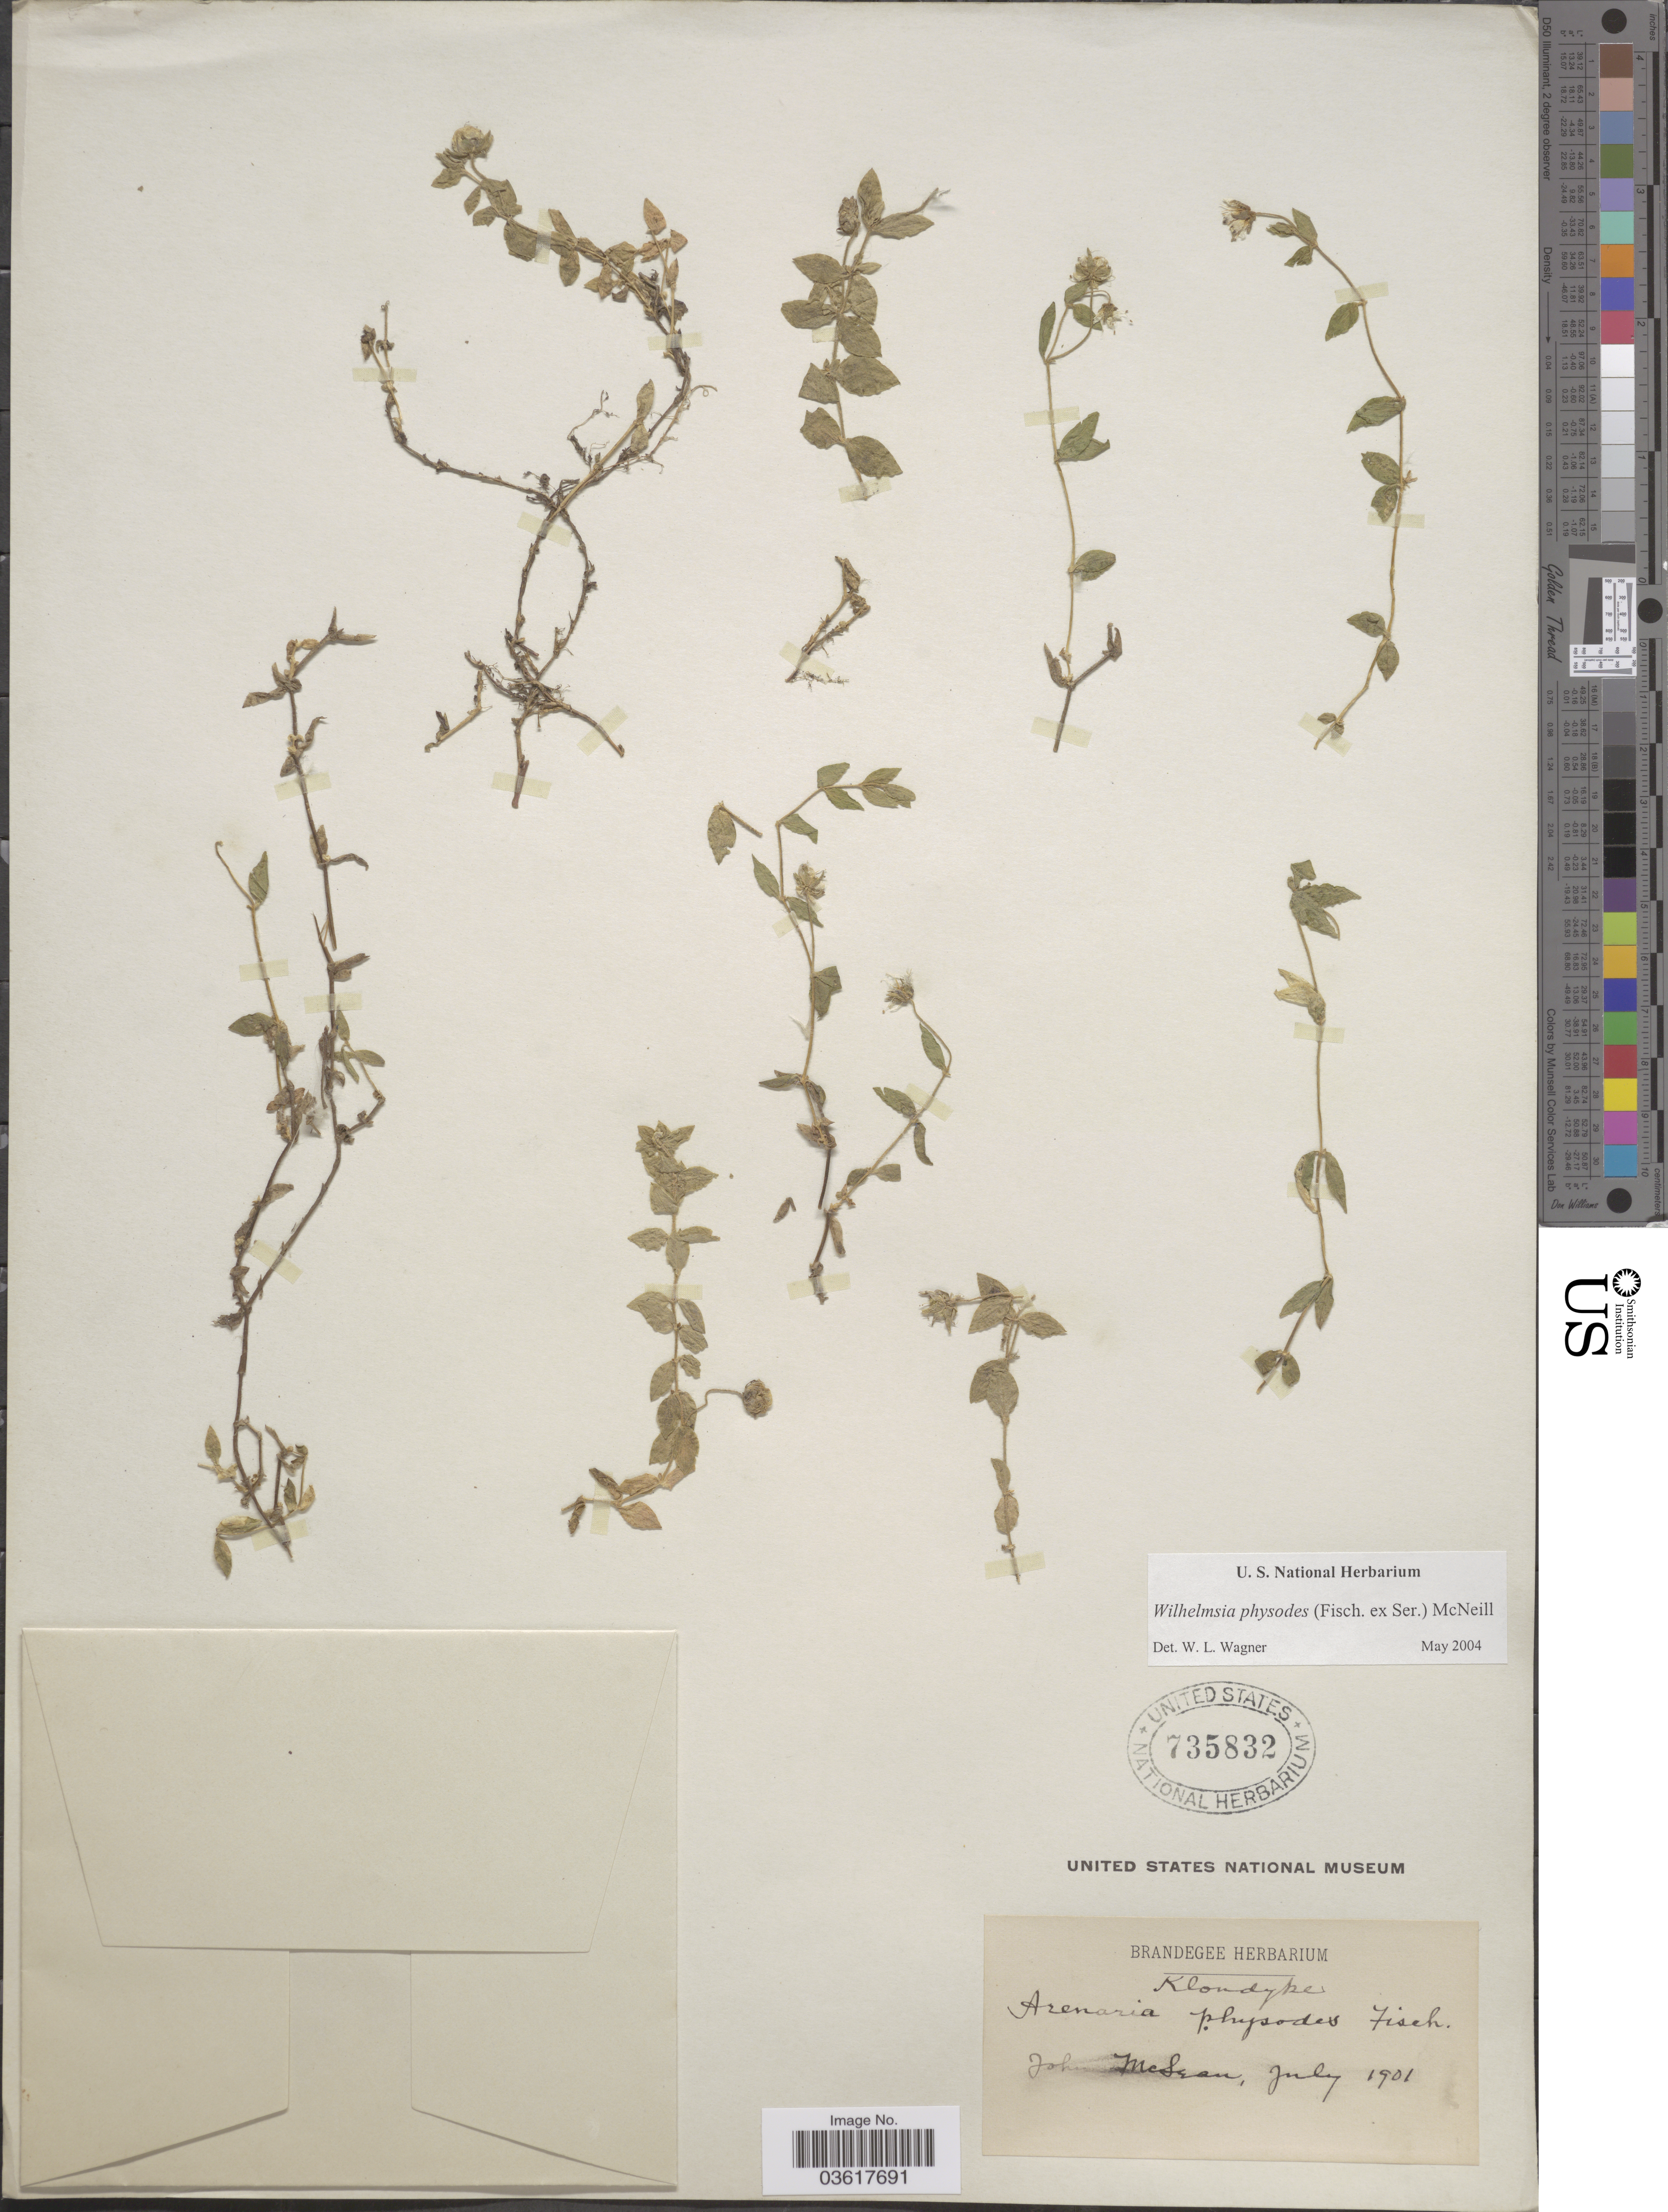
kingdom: Plantae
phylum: Tracheophyta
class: Magnoliopsida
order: Caryophyllales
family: Caryophyllaceae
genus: Wilhelmsia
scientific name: Wilhelmsia physodes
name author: (Fisch. ex Ser.) McNeill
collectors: J. McLean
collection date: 1901-07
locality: Klondyke.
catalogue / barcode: US 735832